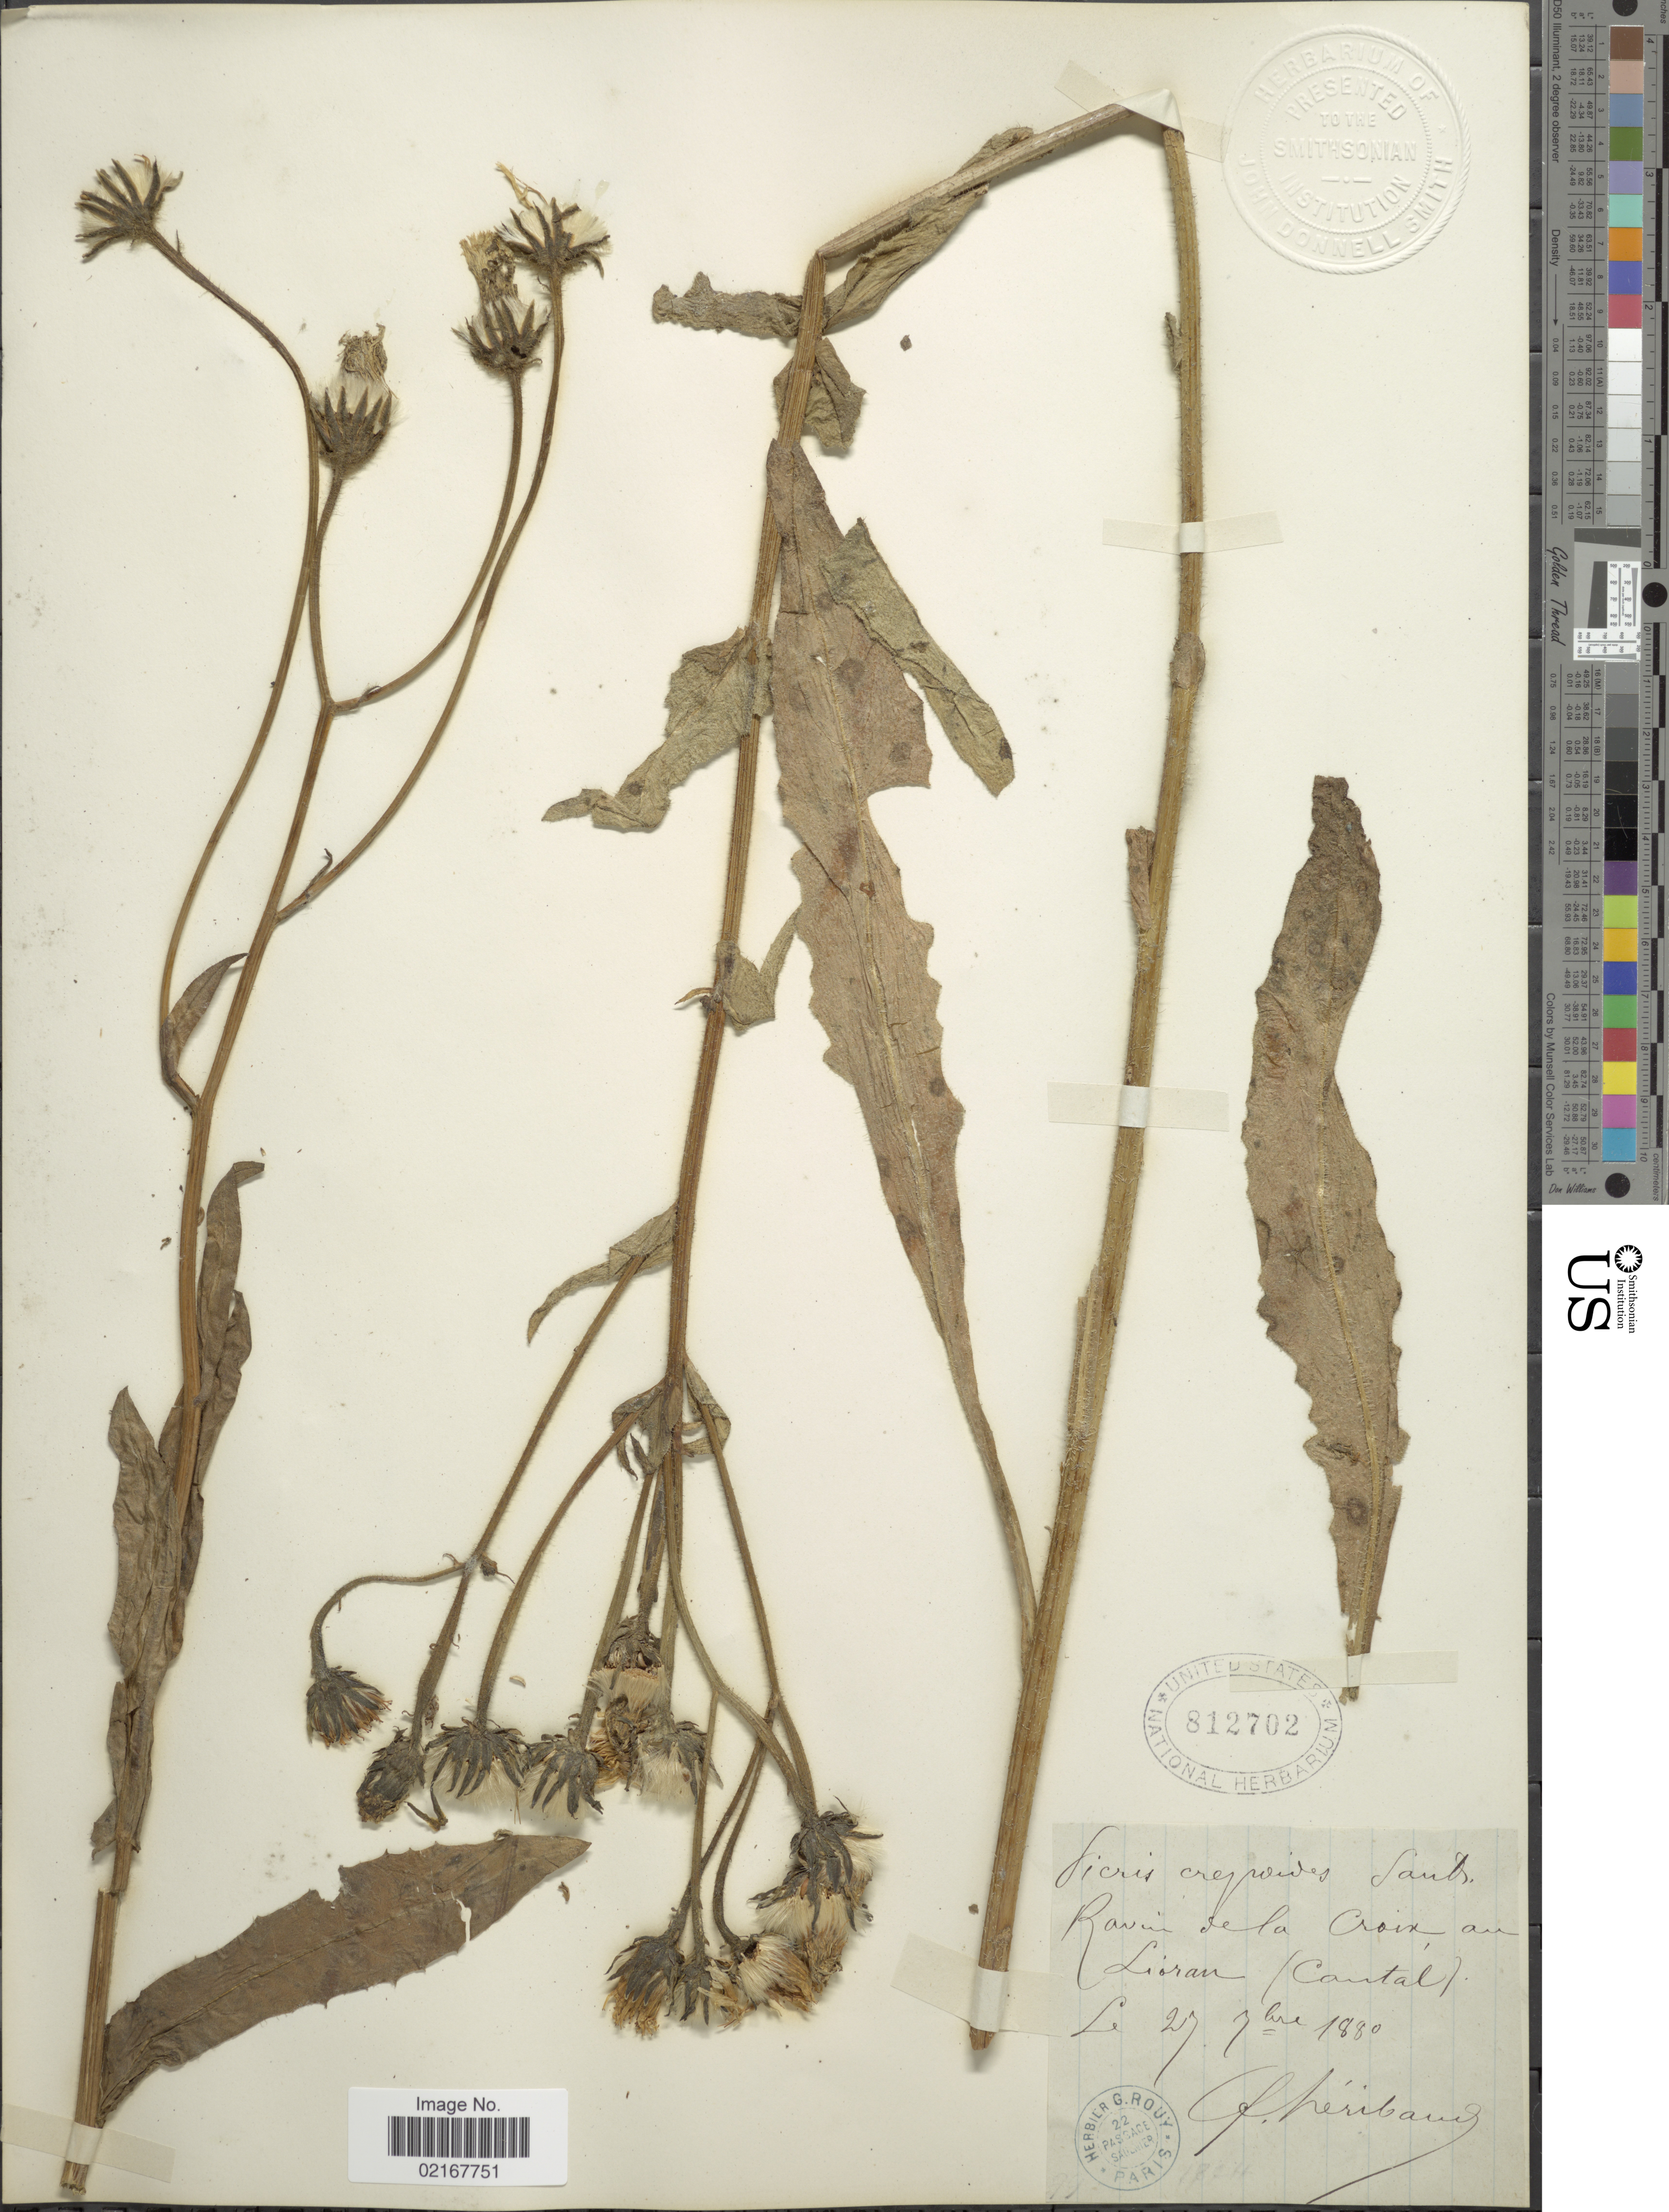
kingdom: Plantae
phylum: Tracheophyta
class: Magnoliopsida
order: Asterales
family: Asteraceae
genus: Picris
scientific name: Picris hieracioides subsp. umbellata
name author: (Schrank) Ces.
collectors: F. Heriband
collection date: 1880-09-27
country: France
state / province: Auvergne-Rhône-Alpes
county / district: Cantal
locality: Ravin de la Croix, an Lioran (Cantal)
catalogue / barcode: US 812702